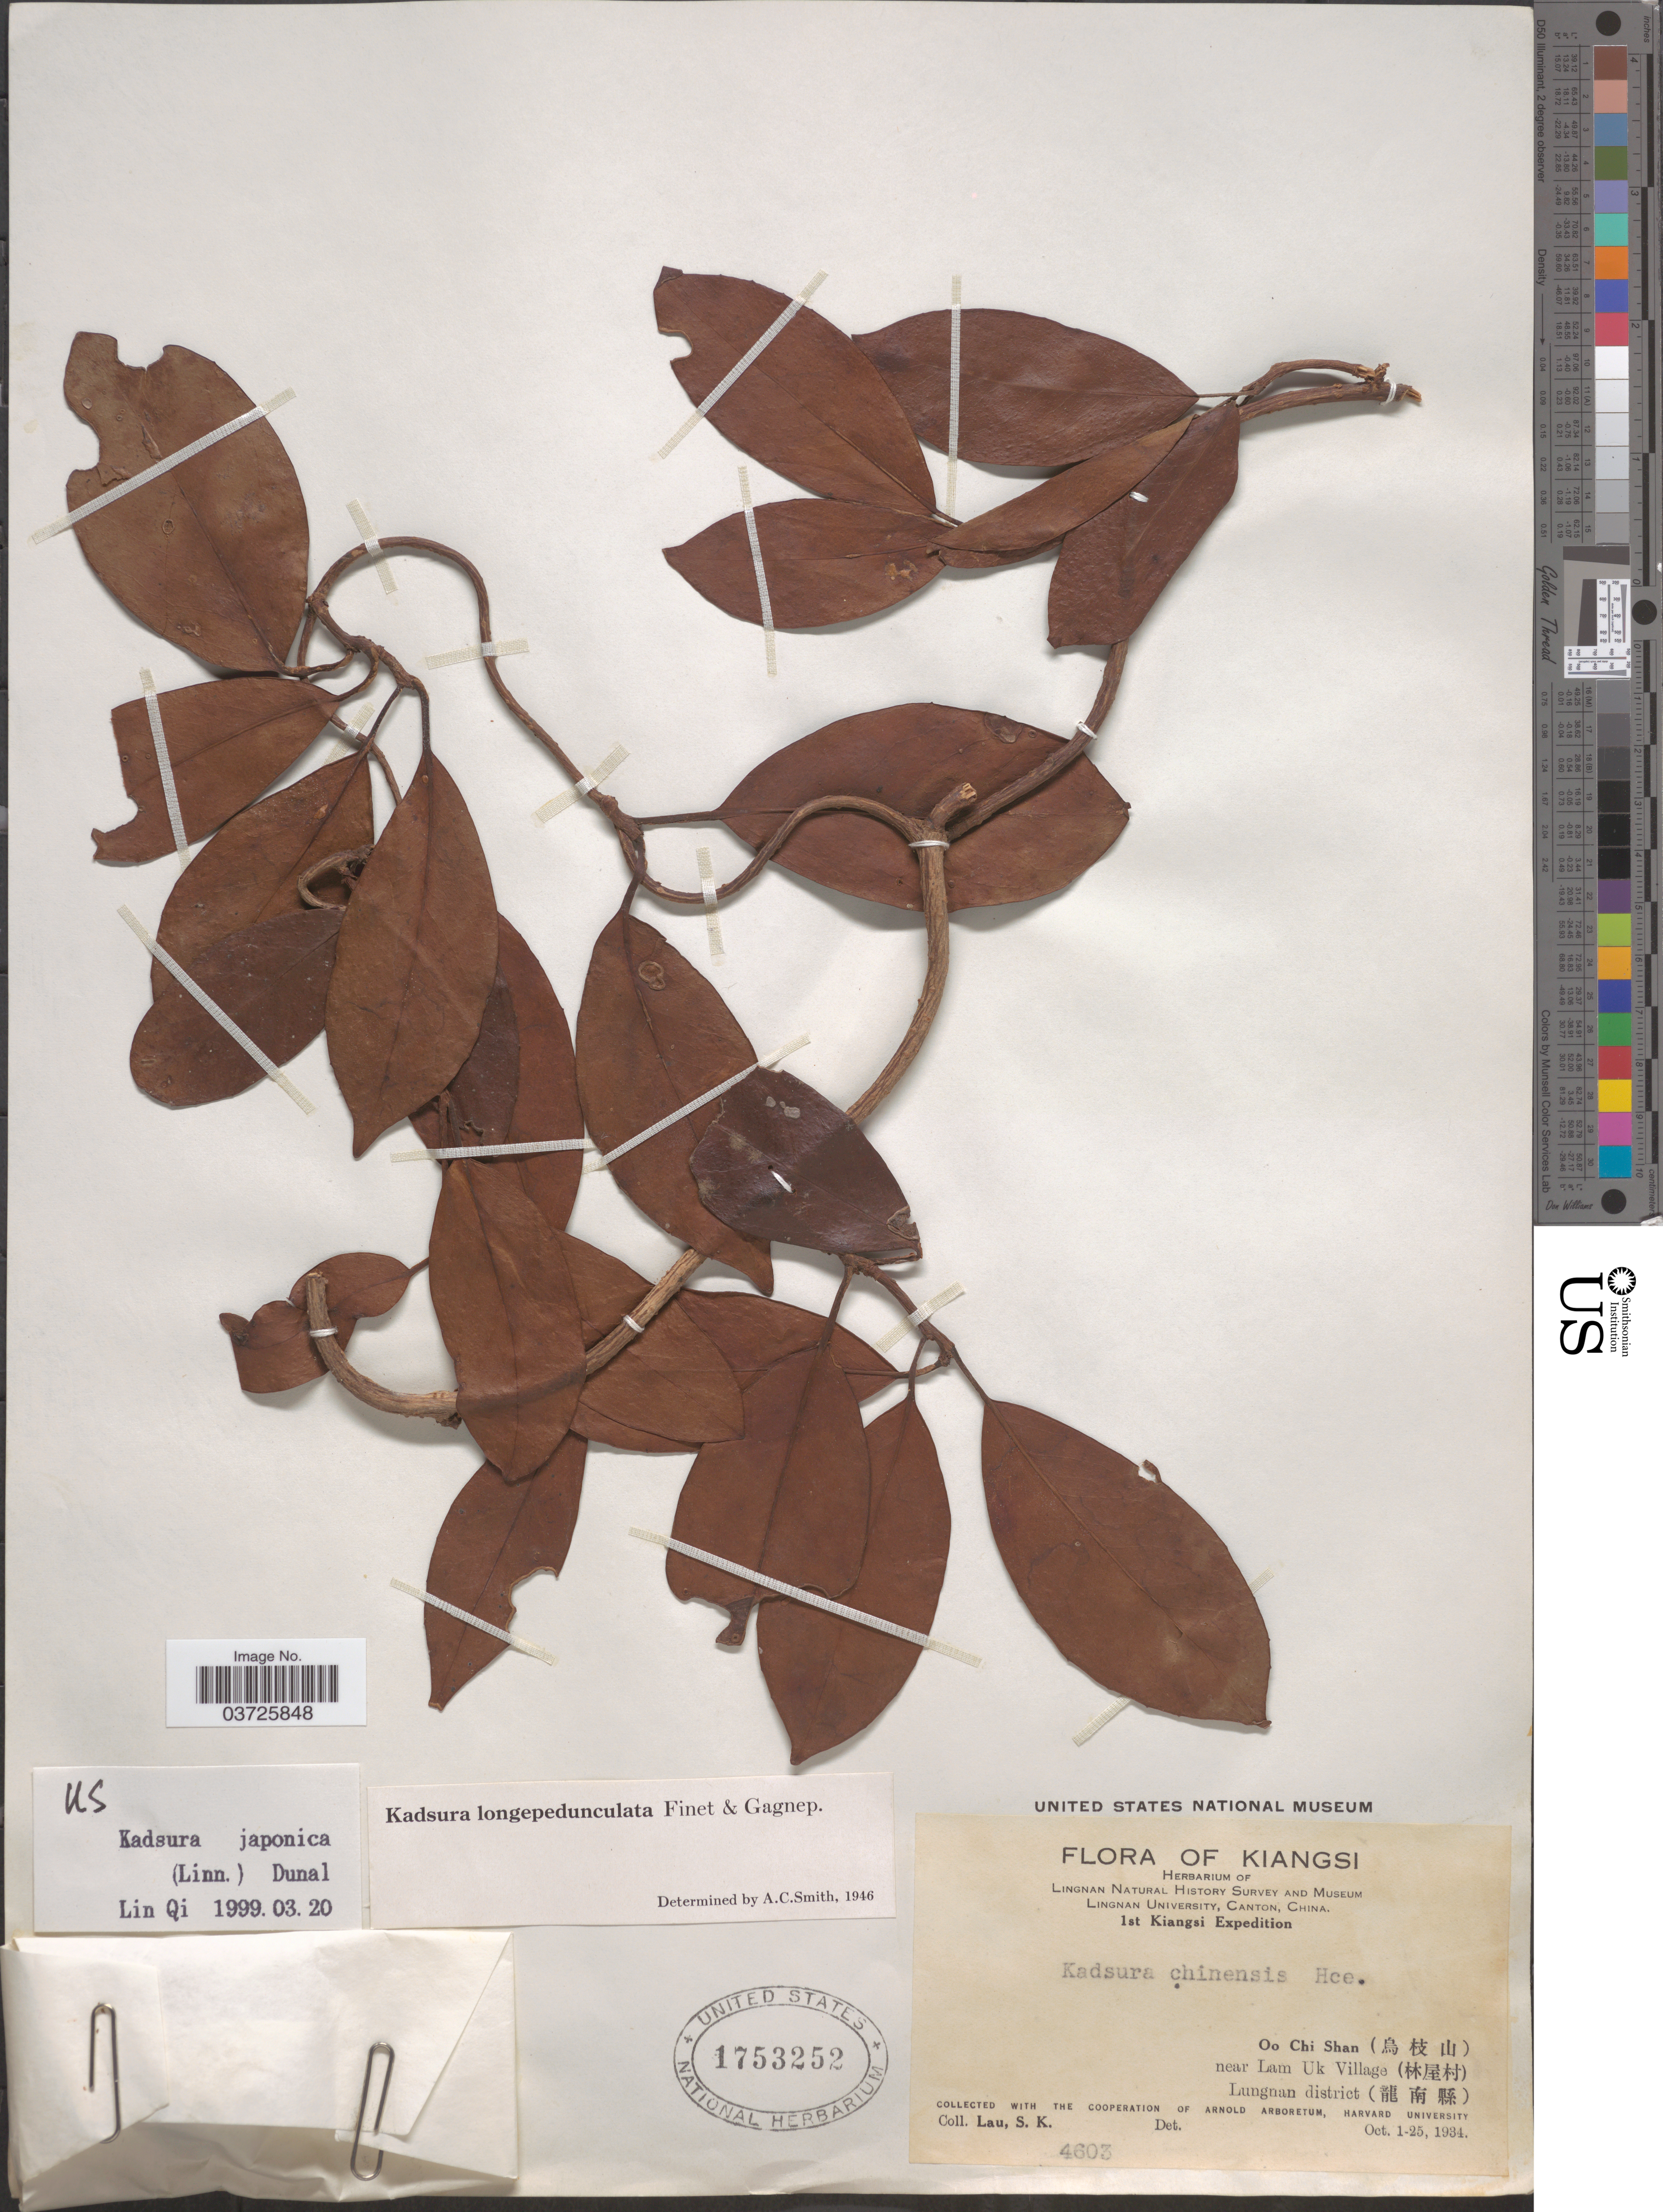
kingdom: Plantae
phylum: Tracheophyta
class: Magnoliopsida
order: Austrobaileyales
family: Schisandraceae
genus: Kadsura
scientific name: Kadsura japonica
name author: (L.) Dunal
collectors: S. K. Lau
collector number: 4603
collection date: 1934-10-01/1934-10-25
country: China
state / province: Jiangxi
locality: Kiangsi. Oo Chi Shan (X) near Lam Uk Village (X) Lungnan District (X).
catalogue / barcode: US 1753252